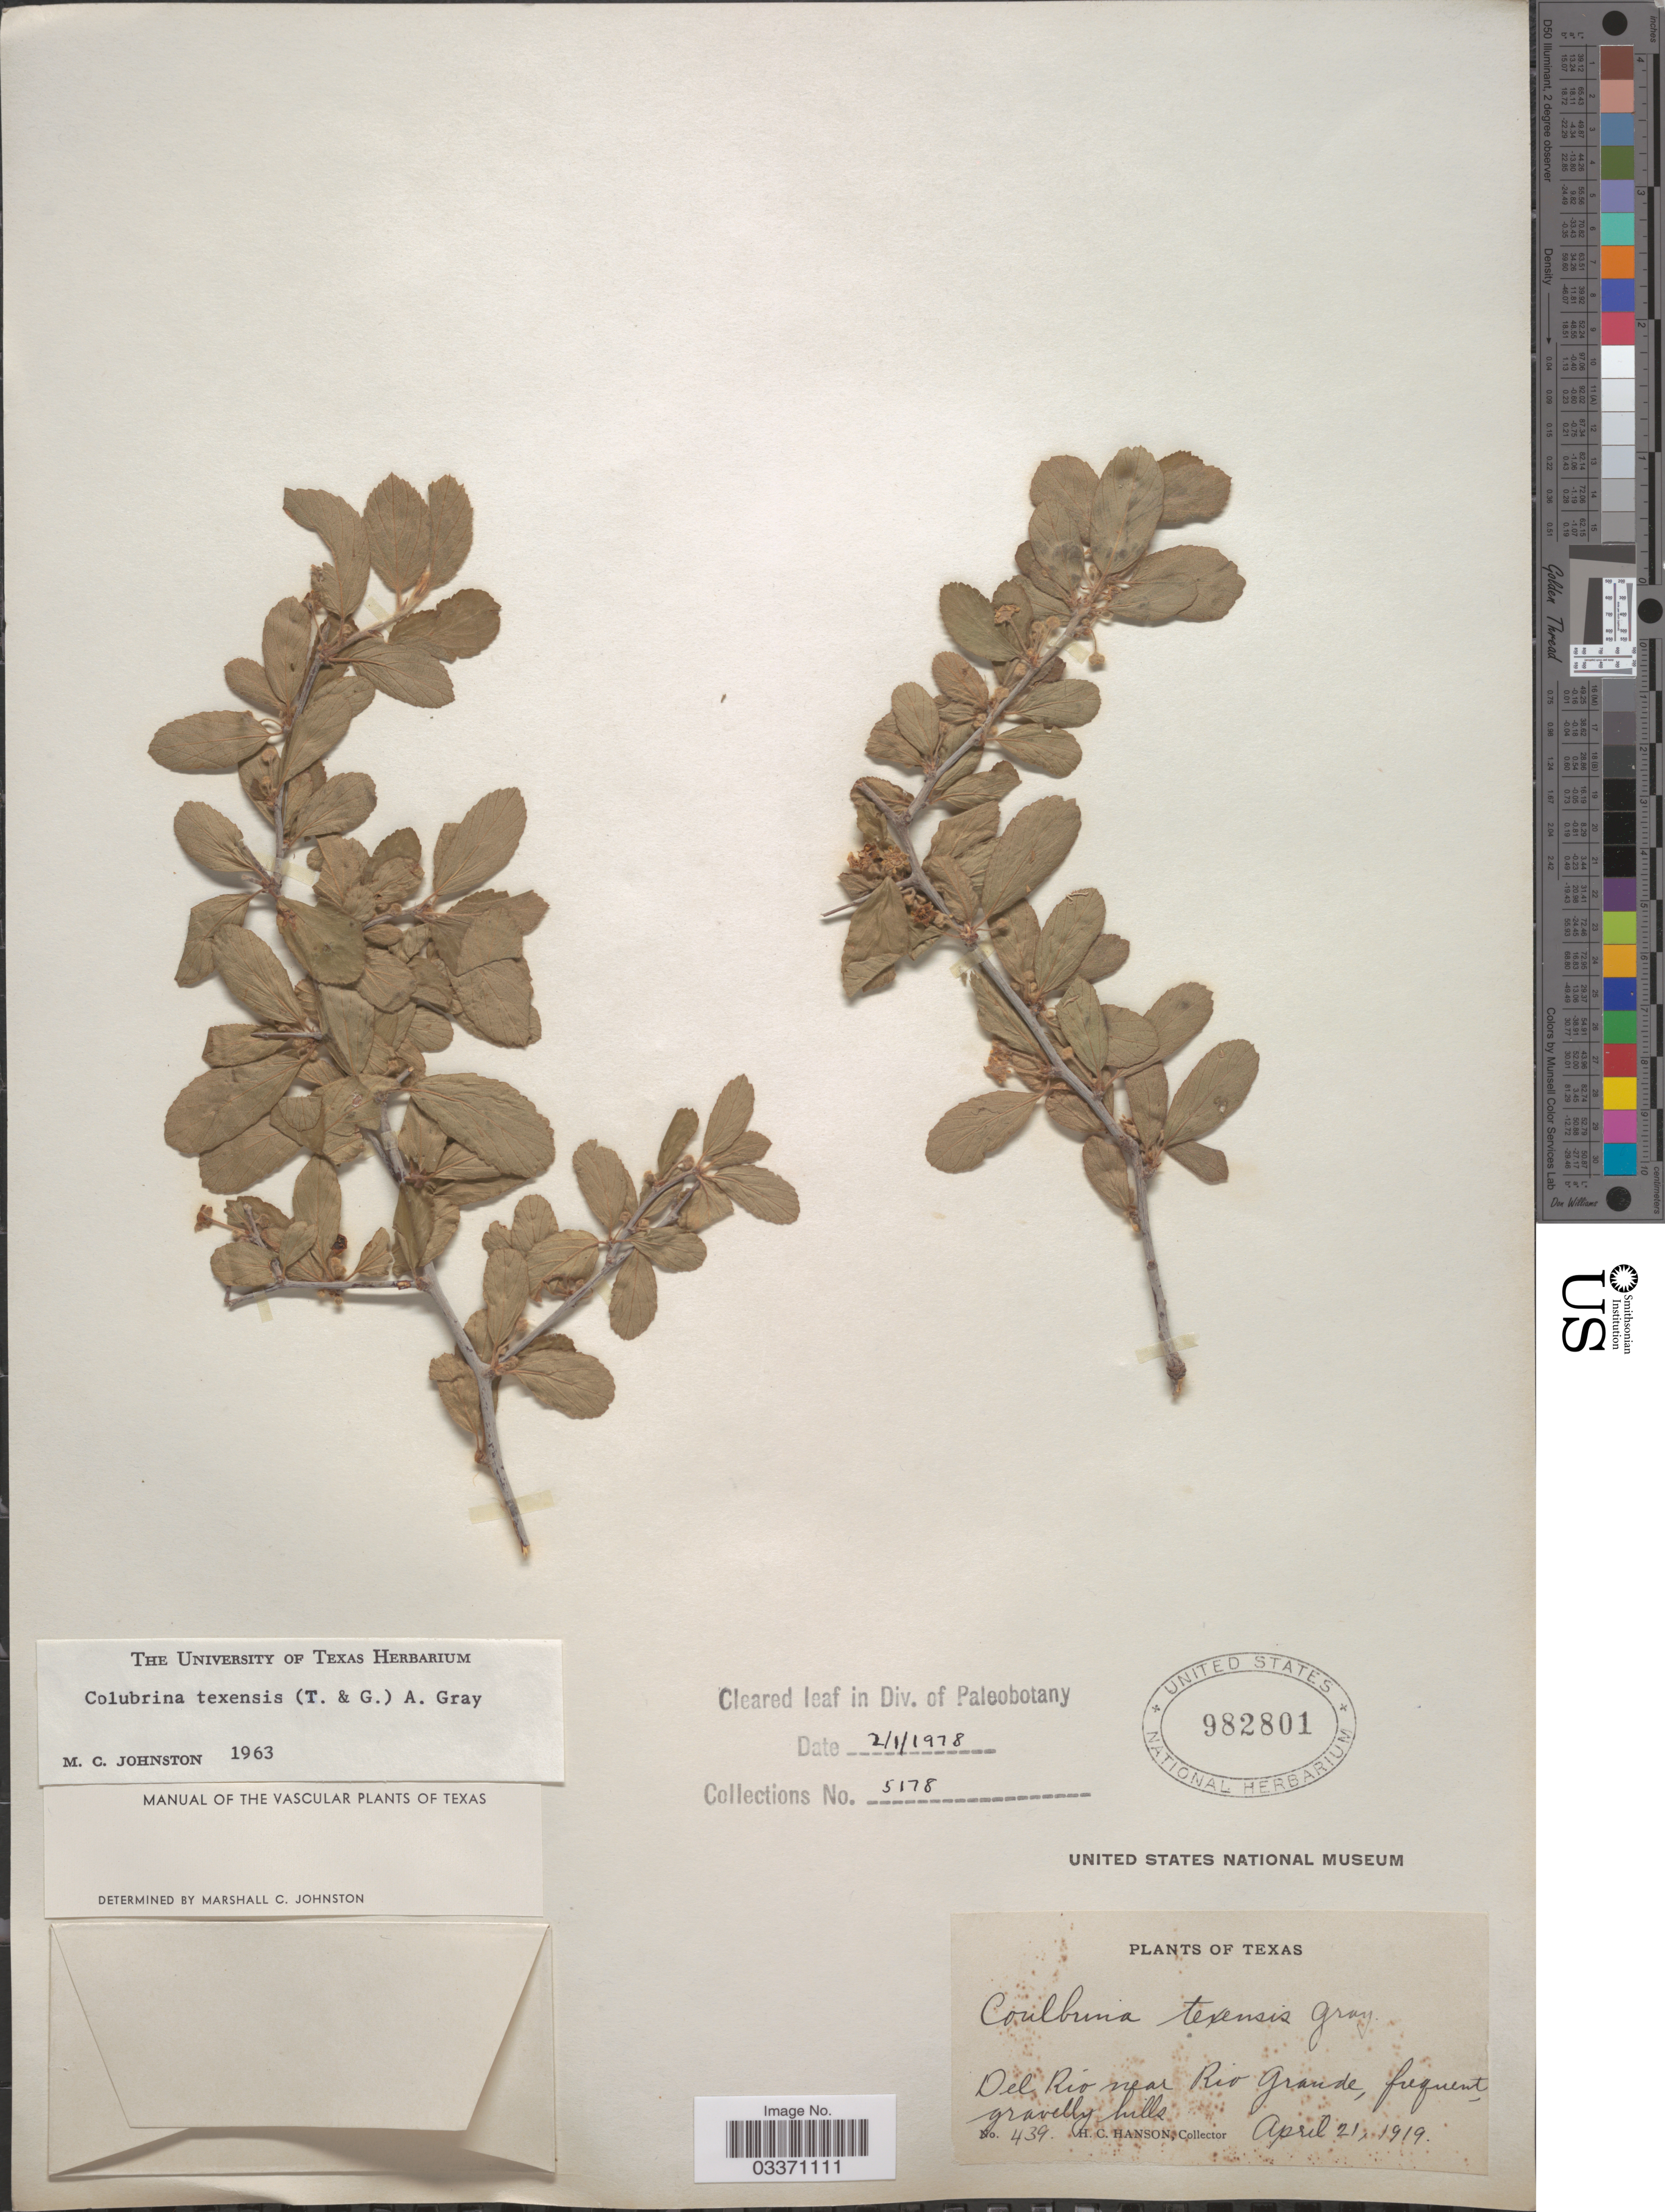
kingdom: Plantae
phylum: Tracheophyta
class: Magnoliopsida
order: Rosales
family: Rhamnaceae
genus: Colubrina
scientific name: Colubrina texensis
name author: (Torr. & A. Gray) A. Gray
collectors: H. Hanson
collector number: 439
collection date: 1919-04-21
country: United States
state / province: Texas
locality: Del Rio near Rio Grande.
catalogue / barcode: US 982801